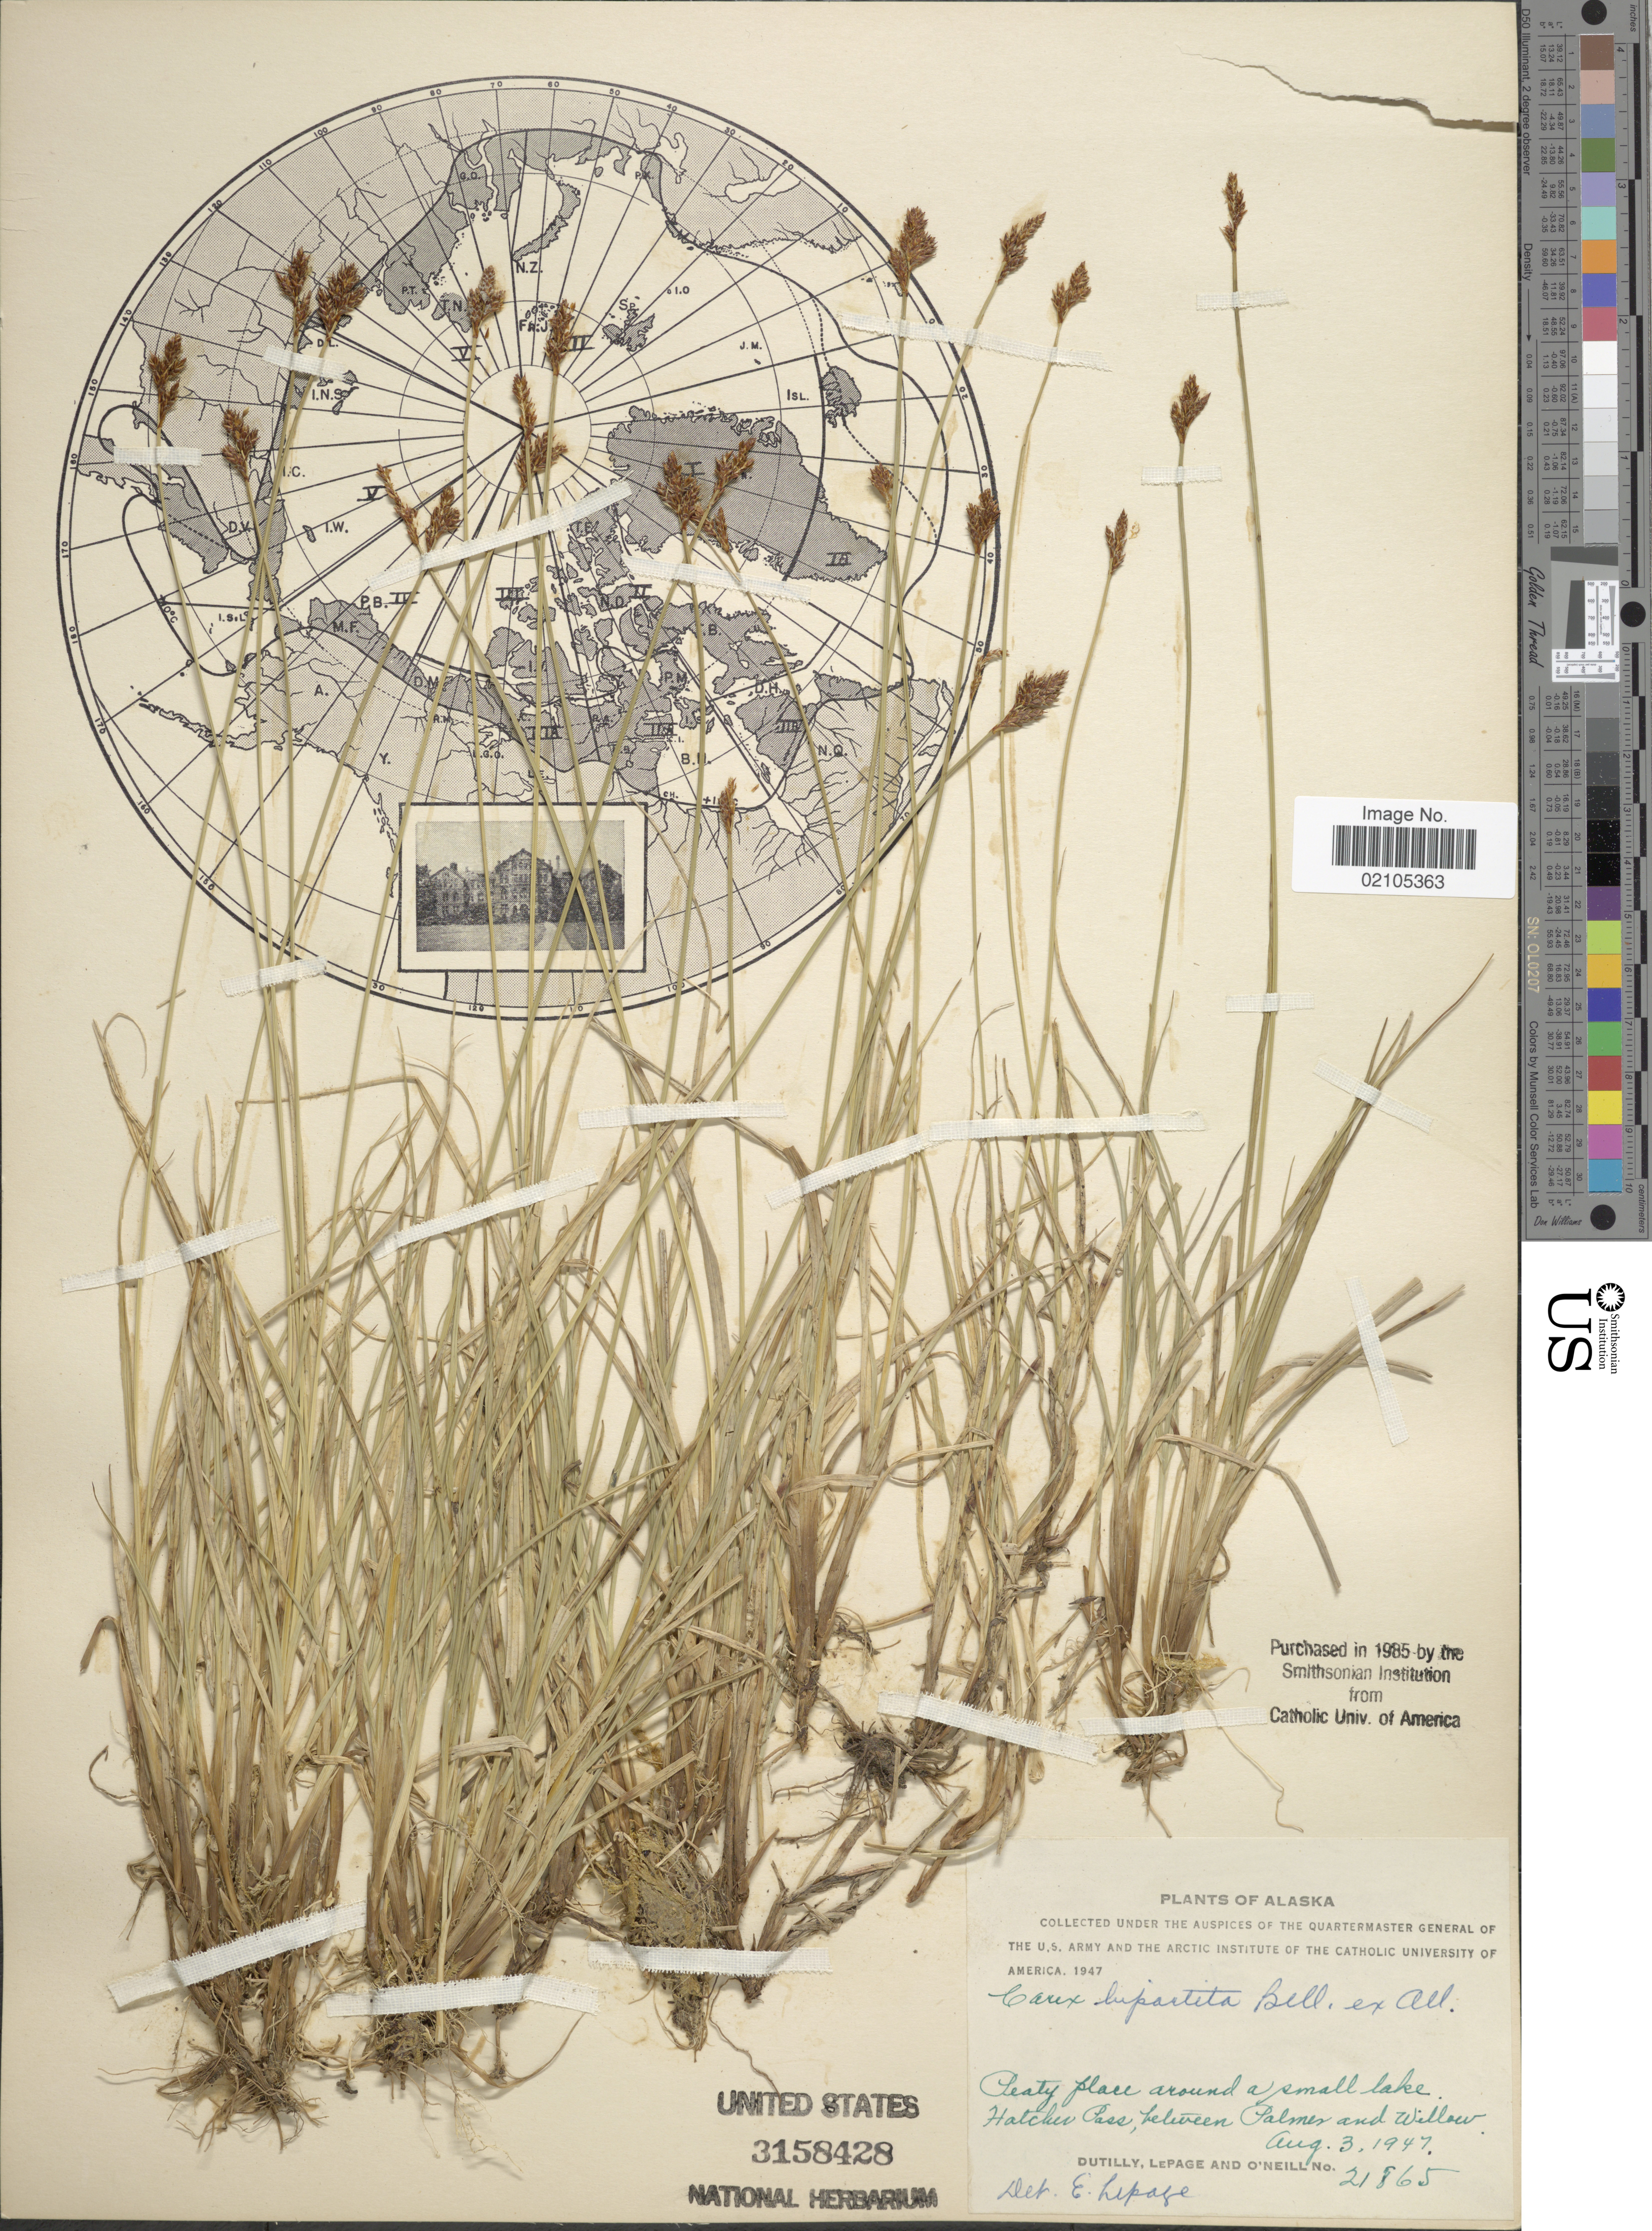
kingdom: Plantae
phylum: Tracheophyta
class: Liliopsida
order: Poales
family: Cyperaceae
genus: Carex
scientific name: Carex lachenalii subsp. lachenalii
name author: Schkuhr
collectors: -. Dutilly, -. LePage & O' Neill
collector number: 21865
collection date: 1947-08-03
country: United States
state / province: Alaska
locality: Peaty place around a small lake. Hatcher Pass, between Palmer and Willow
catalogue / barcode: US 3158428